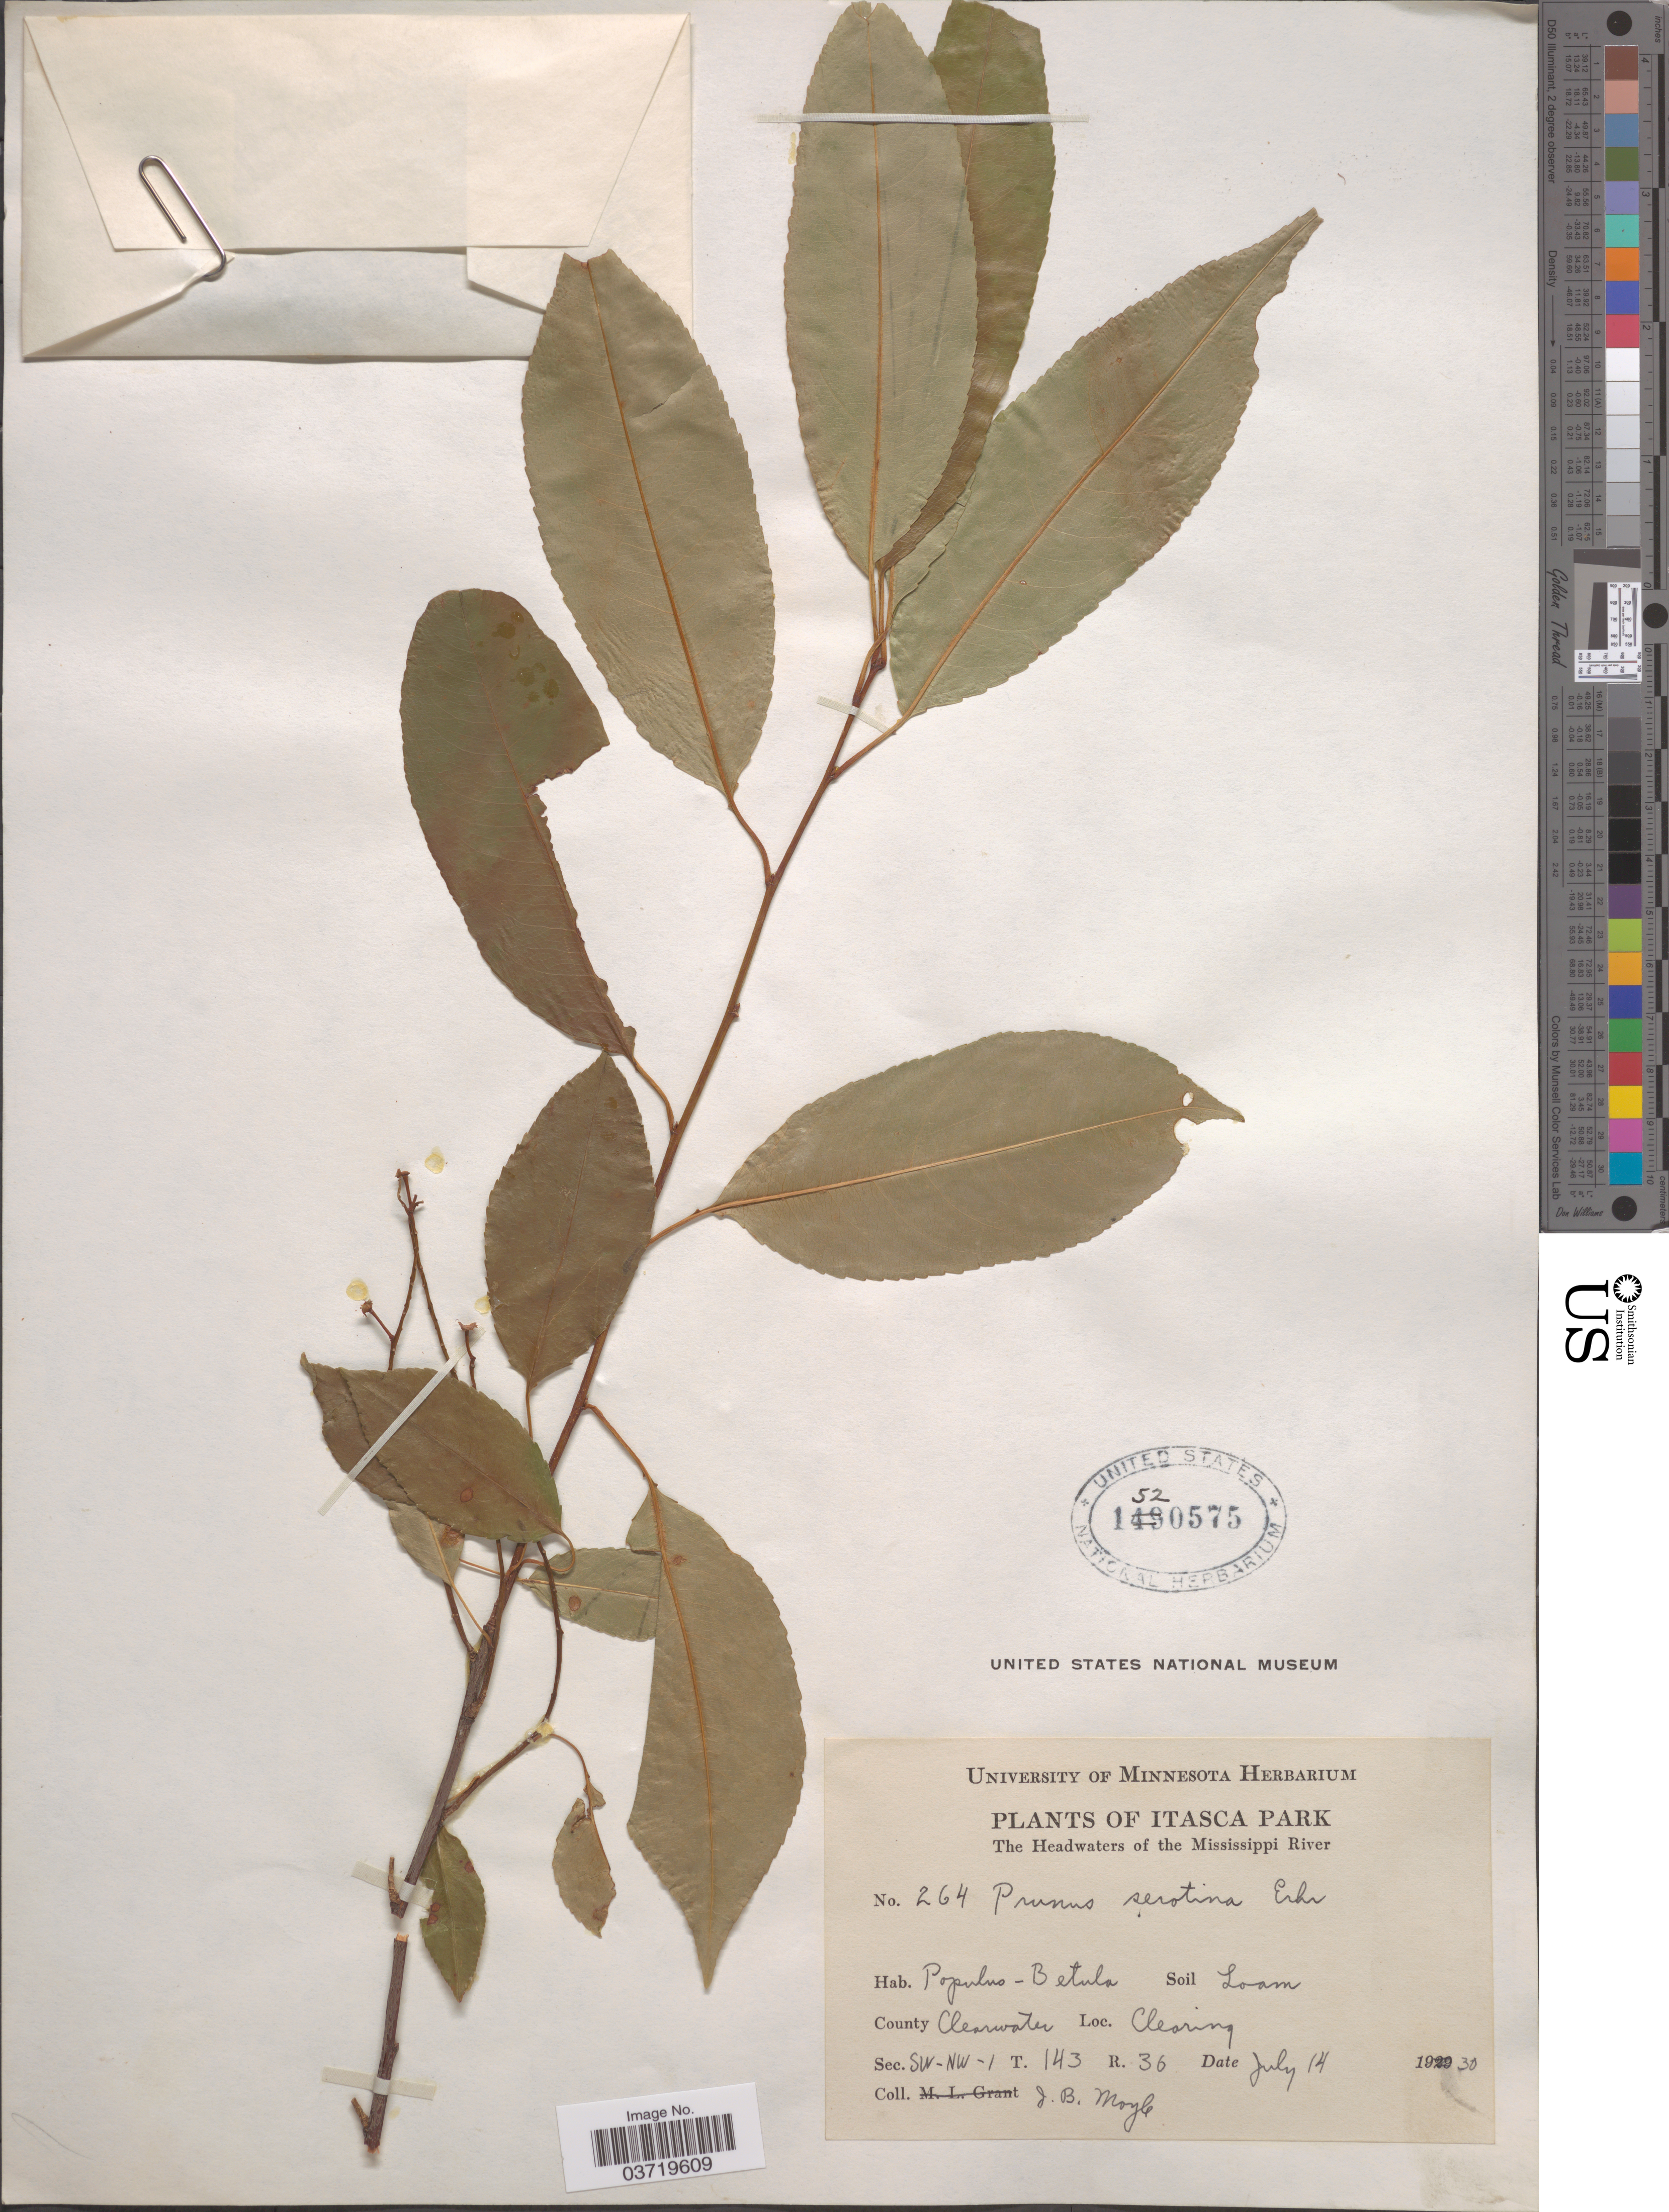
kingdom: Plantae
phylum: Tracheophyta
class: Magnoliopsida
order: Rosales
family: Rosaceae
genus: Prunus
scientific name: Prunus serotina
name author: Ehrh.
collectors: J. Moyle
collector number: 264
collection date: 1930-07-14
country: United States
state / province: Minnesota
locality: Itasca Park. The Headwaters of the Mississippi River. County Clearwater. Clearing. Sec. SW-NW-1, T. 143, R. 36.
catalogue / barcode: US 1520575